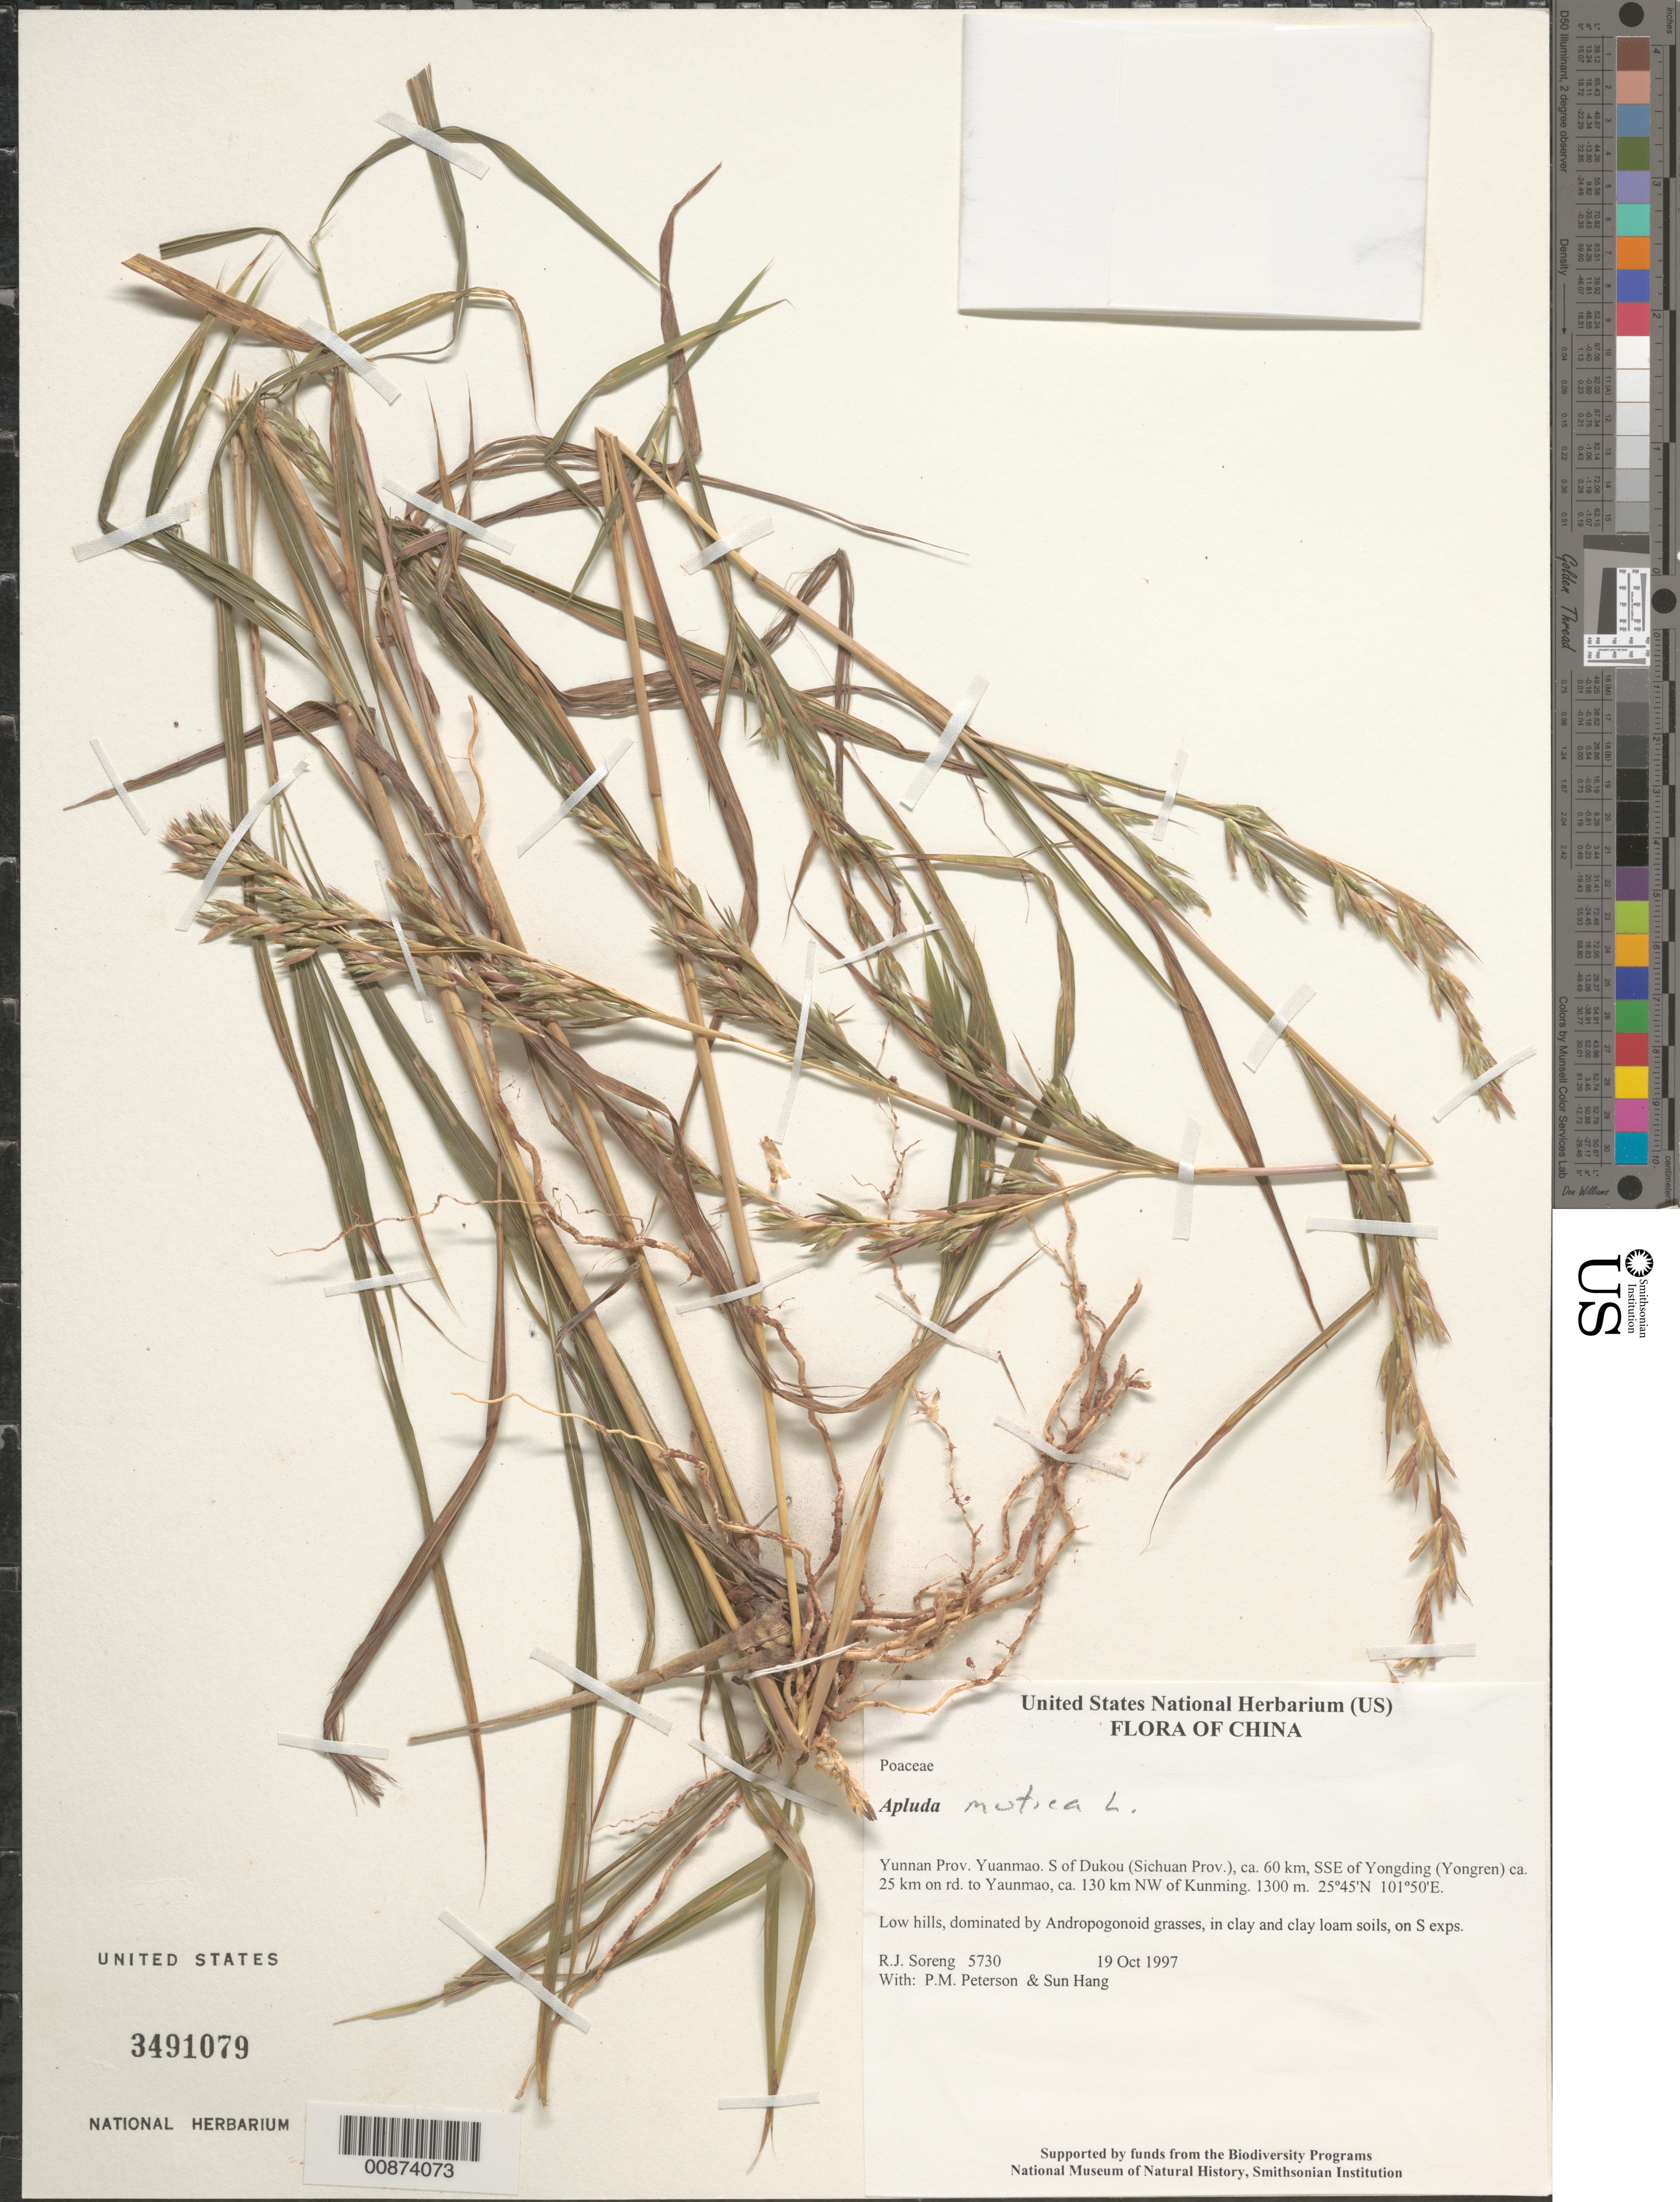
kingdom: Plantae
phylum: Tracheophyta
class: Liliopsida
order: Poales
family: Poaceae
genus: Apluda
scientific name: Apluda mutica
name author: L.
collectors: R. J. Soreng, P. M. Peterson & Sun Hang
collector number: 5730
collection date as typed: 19 Oct 1997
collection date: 1997-10-19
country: China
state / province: Yunnan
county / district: Yuanmao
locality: S of Dukou (Sichuan Prov.), ca. 60 km, SSE of Yongding (Yongren) ca. 25 km on rd. to Yaunmao, ca. 130 km NW of Kunming.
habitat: Low hills, dominated by Andropogonoid grasses, in clay and clay loam soils, on S exps.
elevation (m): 1300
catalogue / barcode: US 3491079